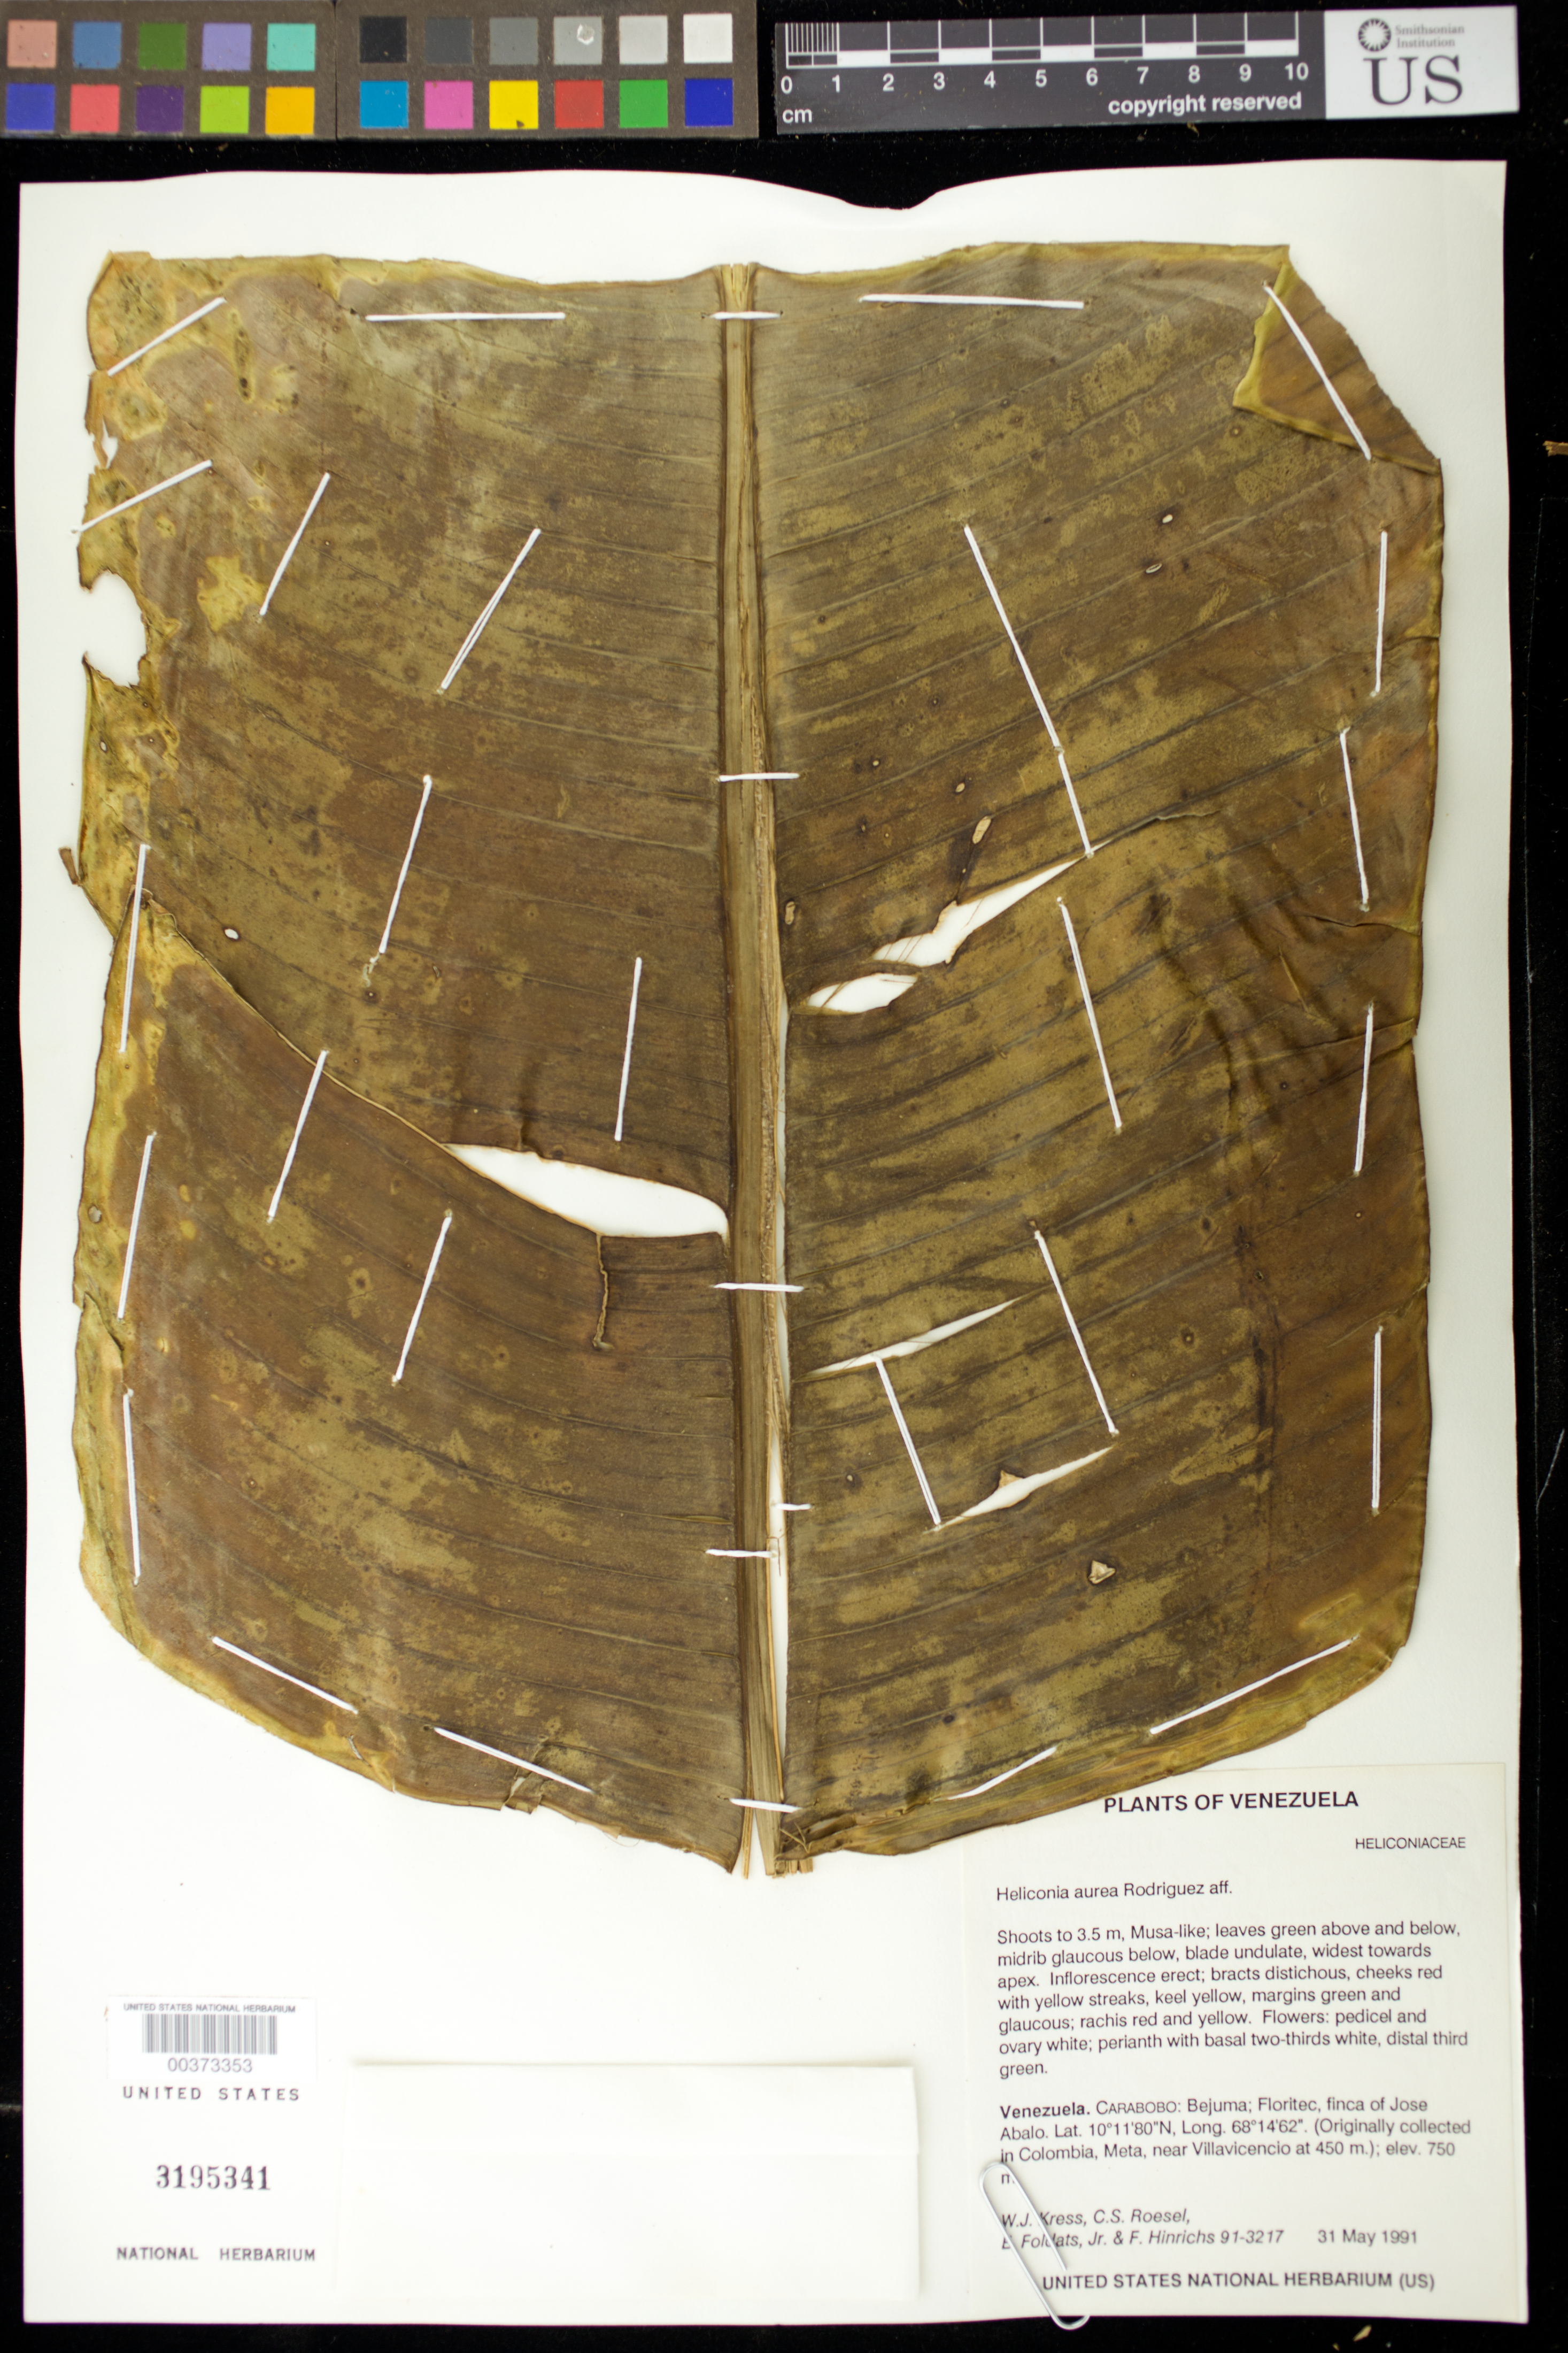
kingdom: Plantae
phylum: Tracheophyta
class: Liliopsida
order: Zingiberales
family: Heliconiaceae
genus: Heliconia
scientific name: Heliconia aurea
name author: G. Rodr.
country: Colombia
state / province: Meta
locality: Near Villa Vicencia.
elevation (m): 450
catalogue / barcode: US 3195341